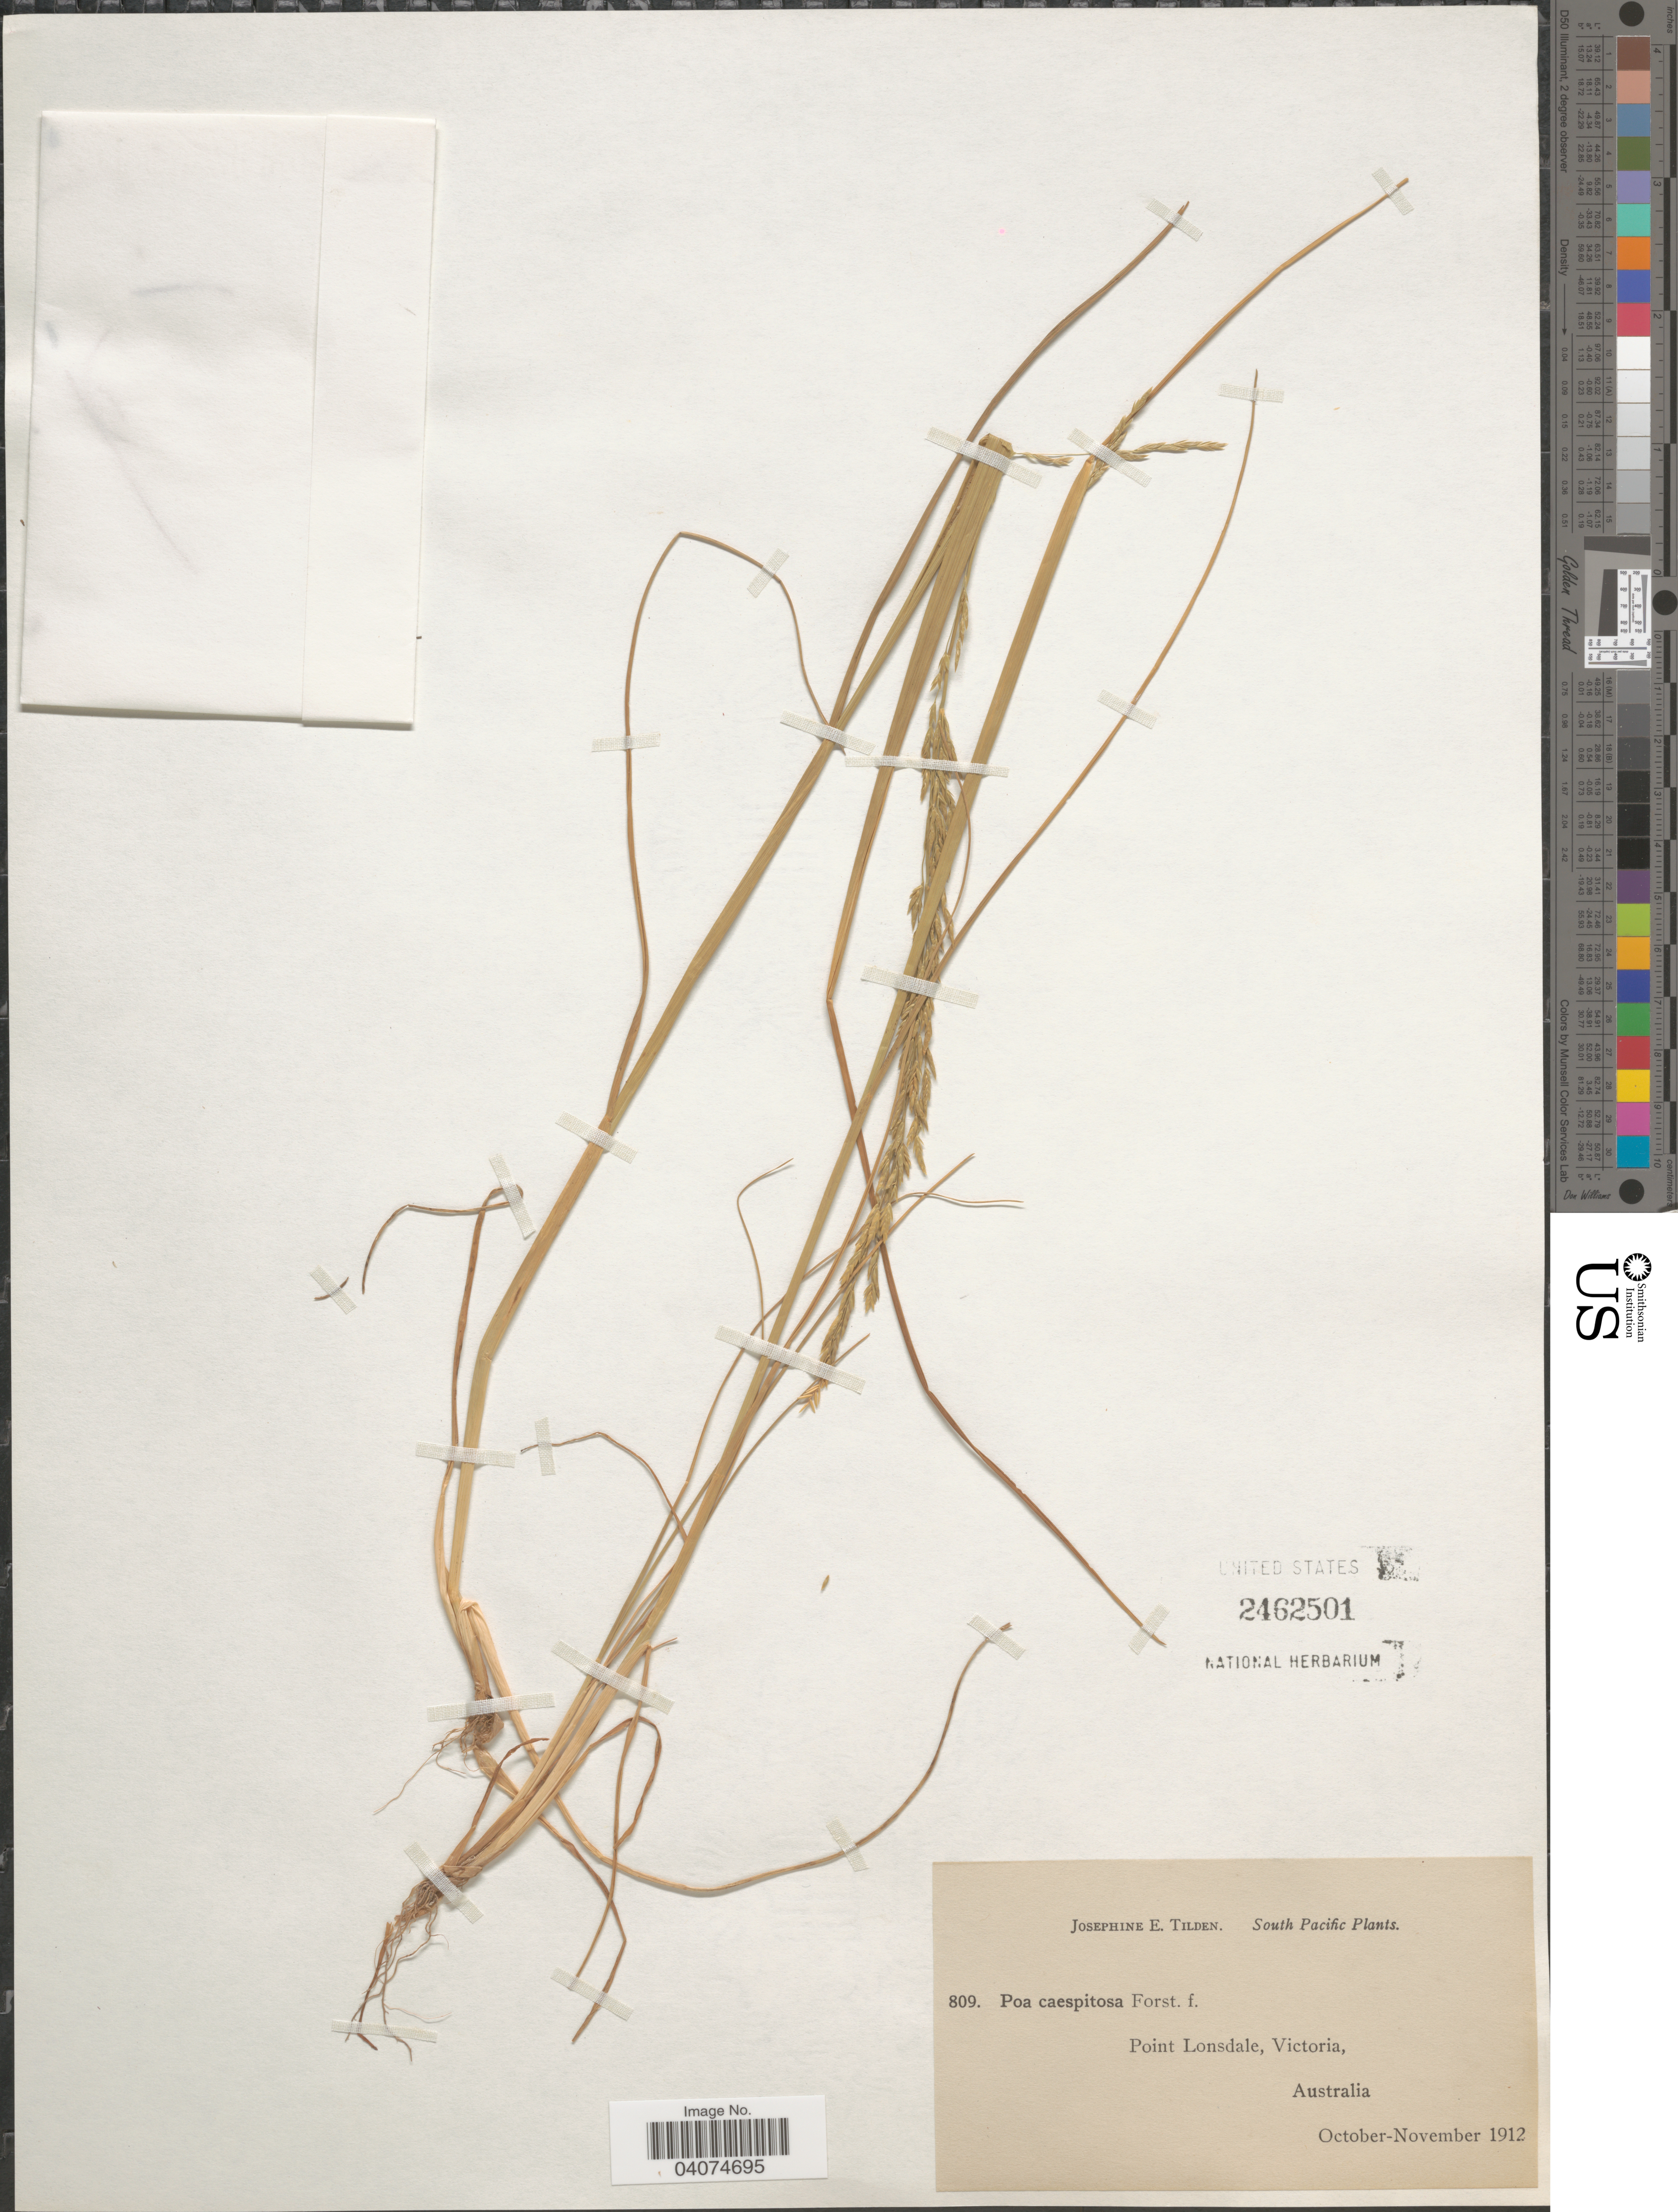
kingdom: Plantae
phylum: Tracheophyta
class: Liliopsida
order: Poales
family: Poaceae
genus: Poa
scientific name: Poa sp.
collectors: J. E. Tilden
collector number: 809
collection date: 1912-10/1912-11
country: Australia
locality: South Pacific. Point Lonsdale, Victoria.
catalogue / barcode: US 2462501